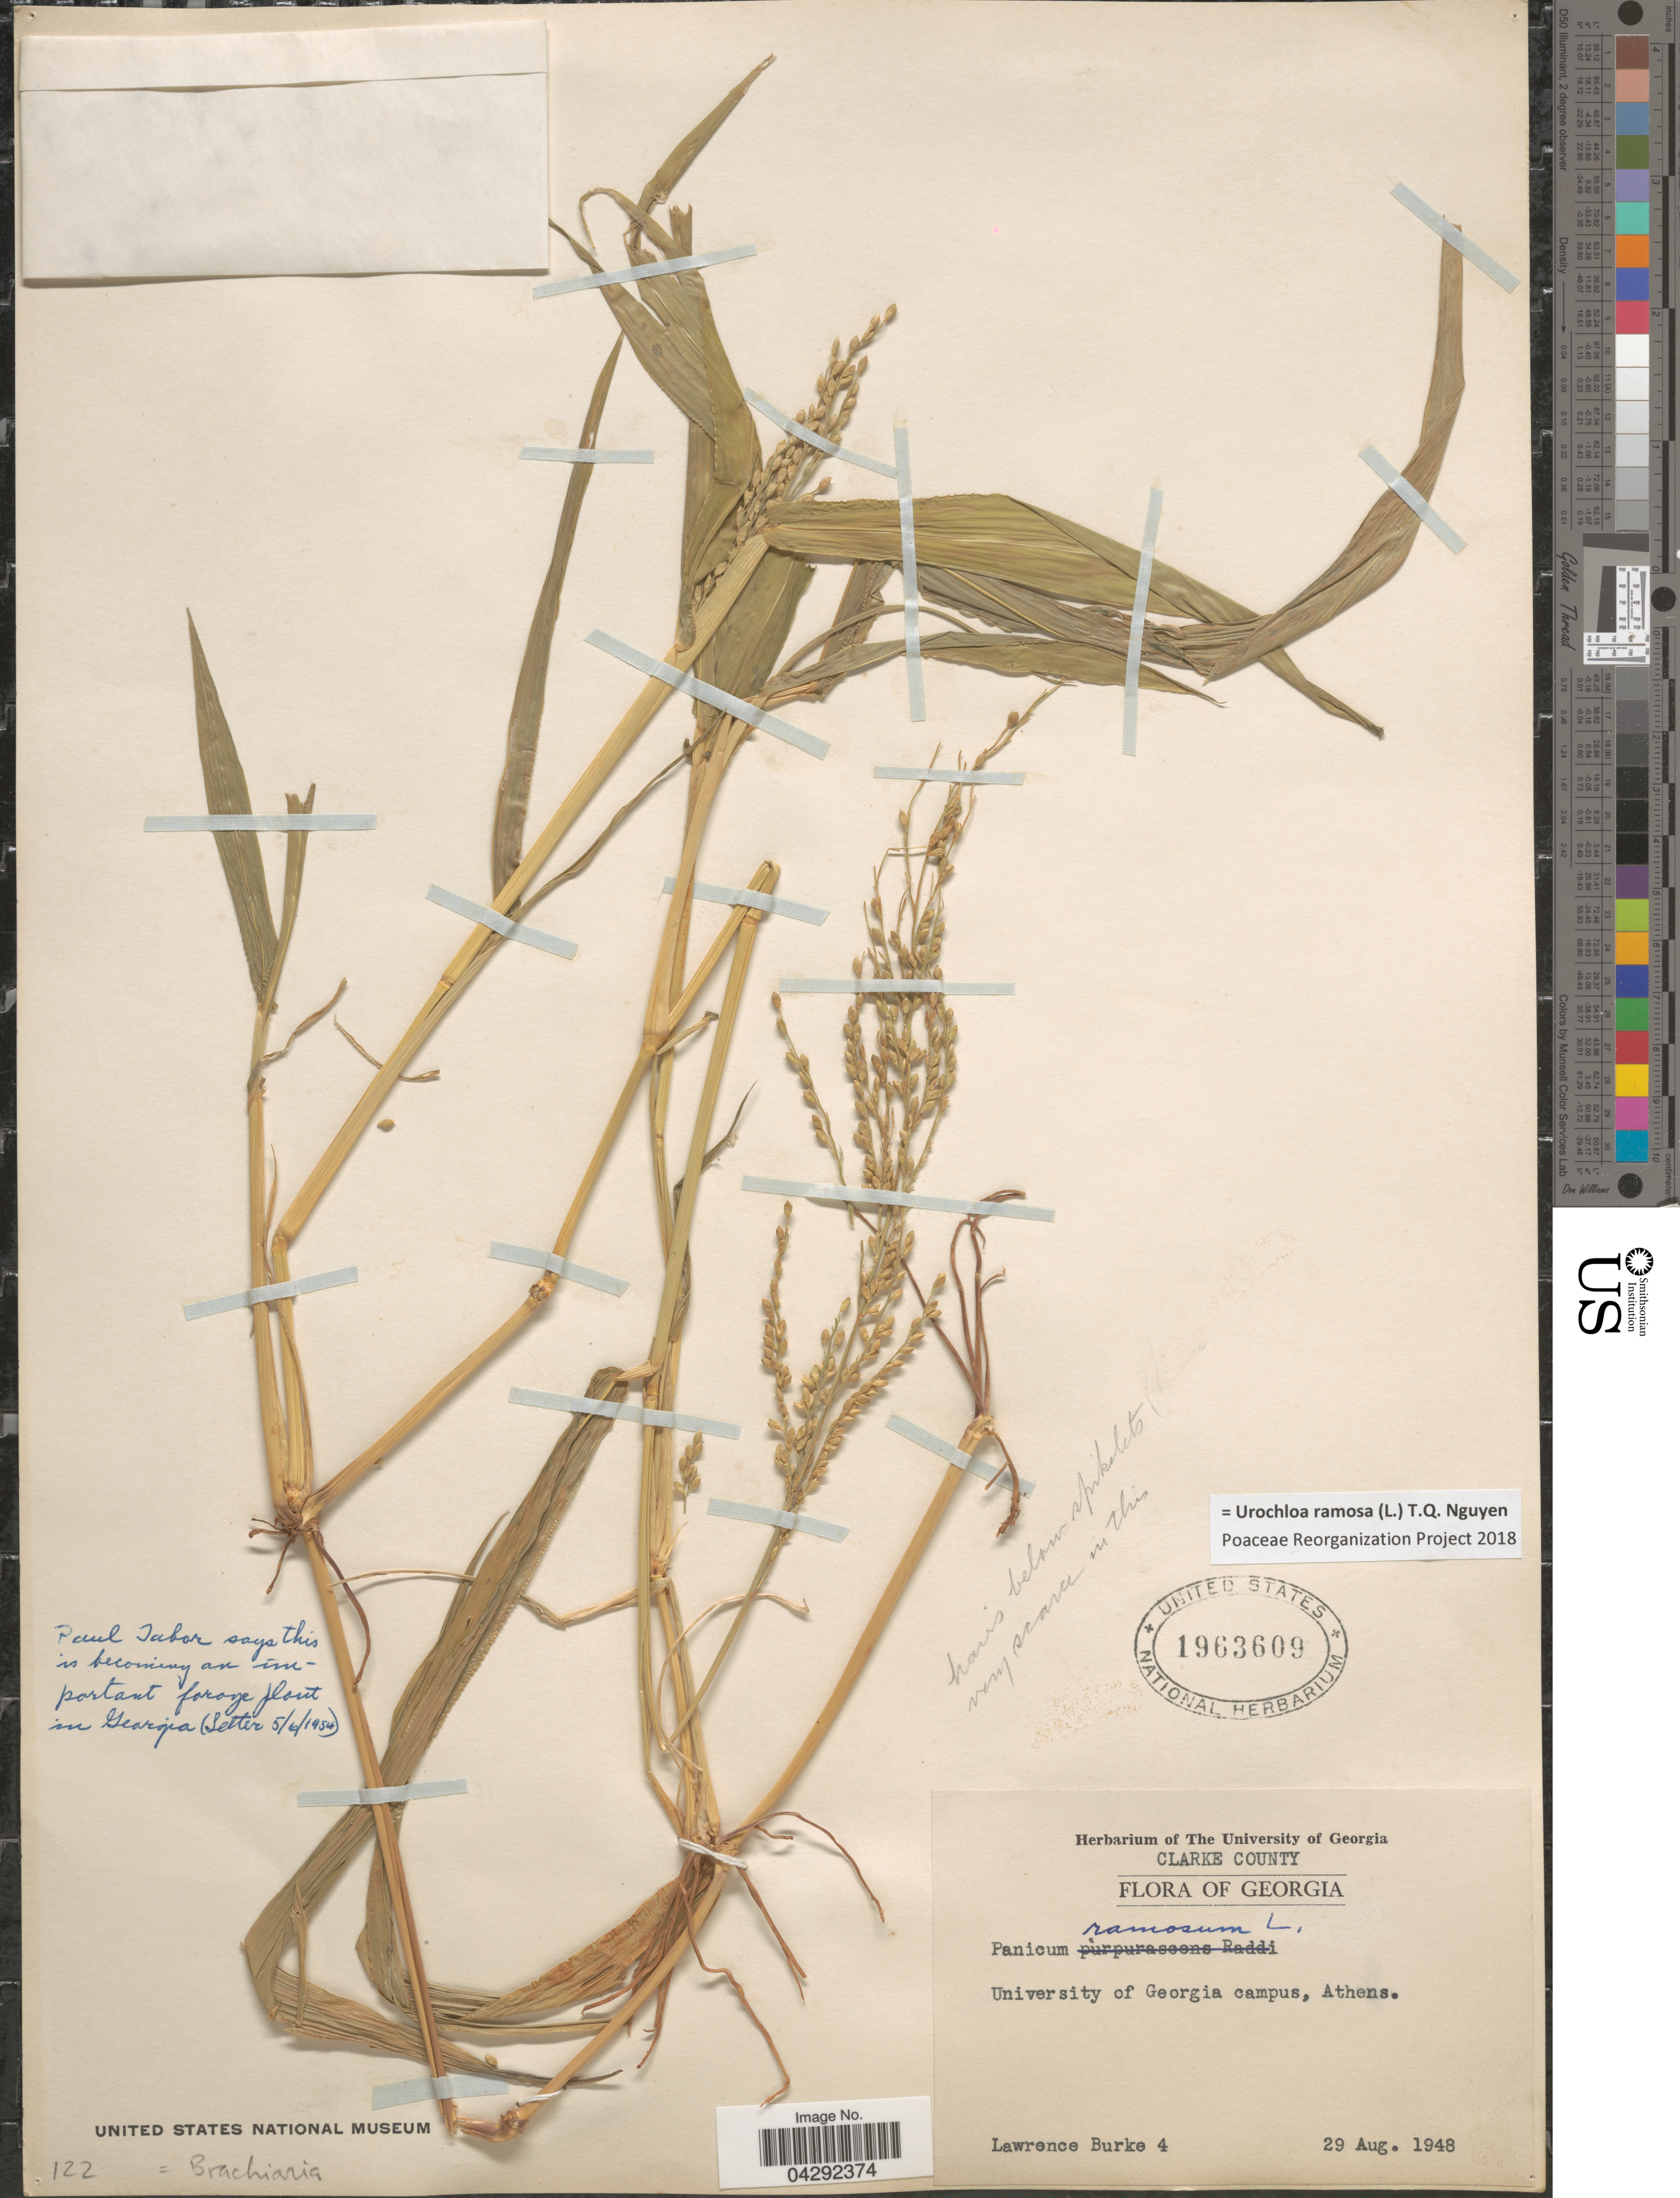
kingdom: Plantae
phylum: Tracheophyta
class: Liliopsida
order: Poales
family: Poaceae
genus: Urochloa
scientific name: Urochloa ramosa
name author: T.Q. Nguyen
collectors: L. Burke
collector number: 4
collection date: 1948-08-29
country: United States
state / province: Georgia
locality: Clarke County. University of Georgia campus, Athens.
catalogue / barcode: US 1963609